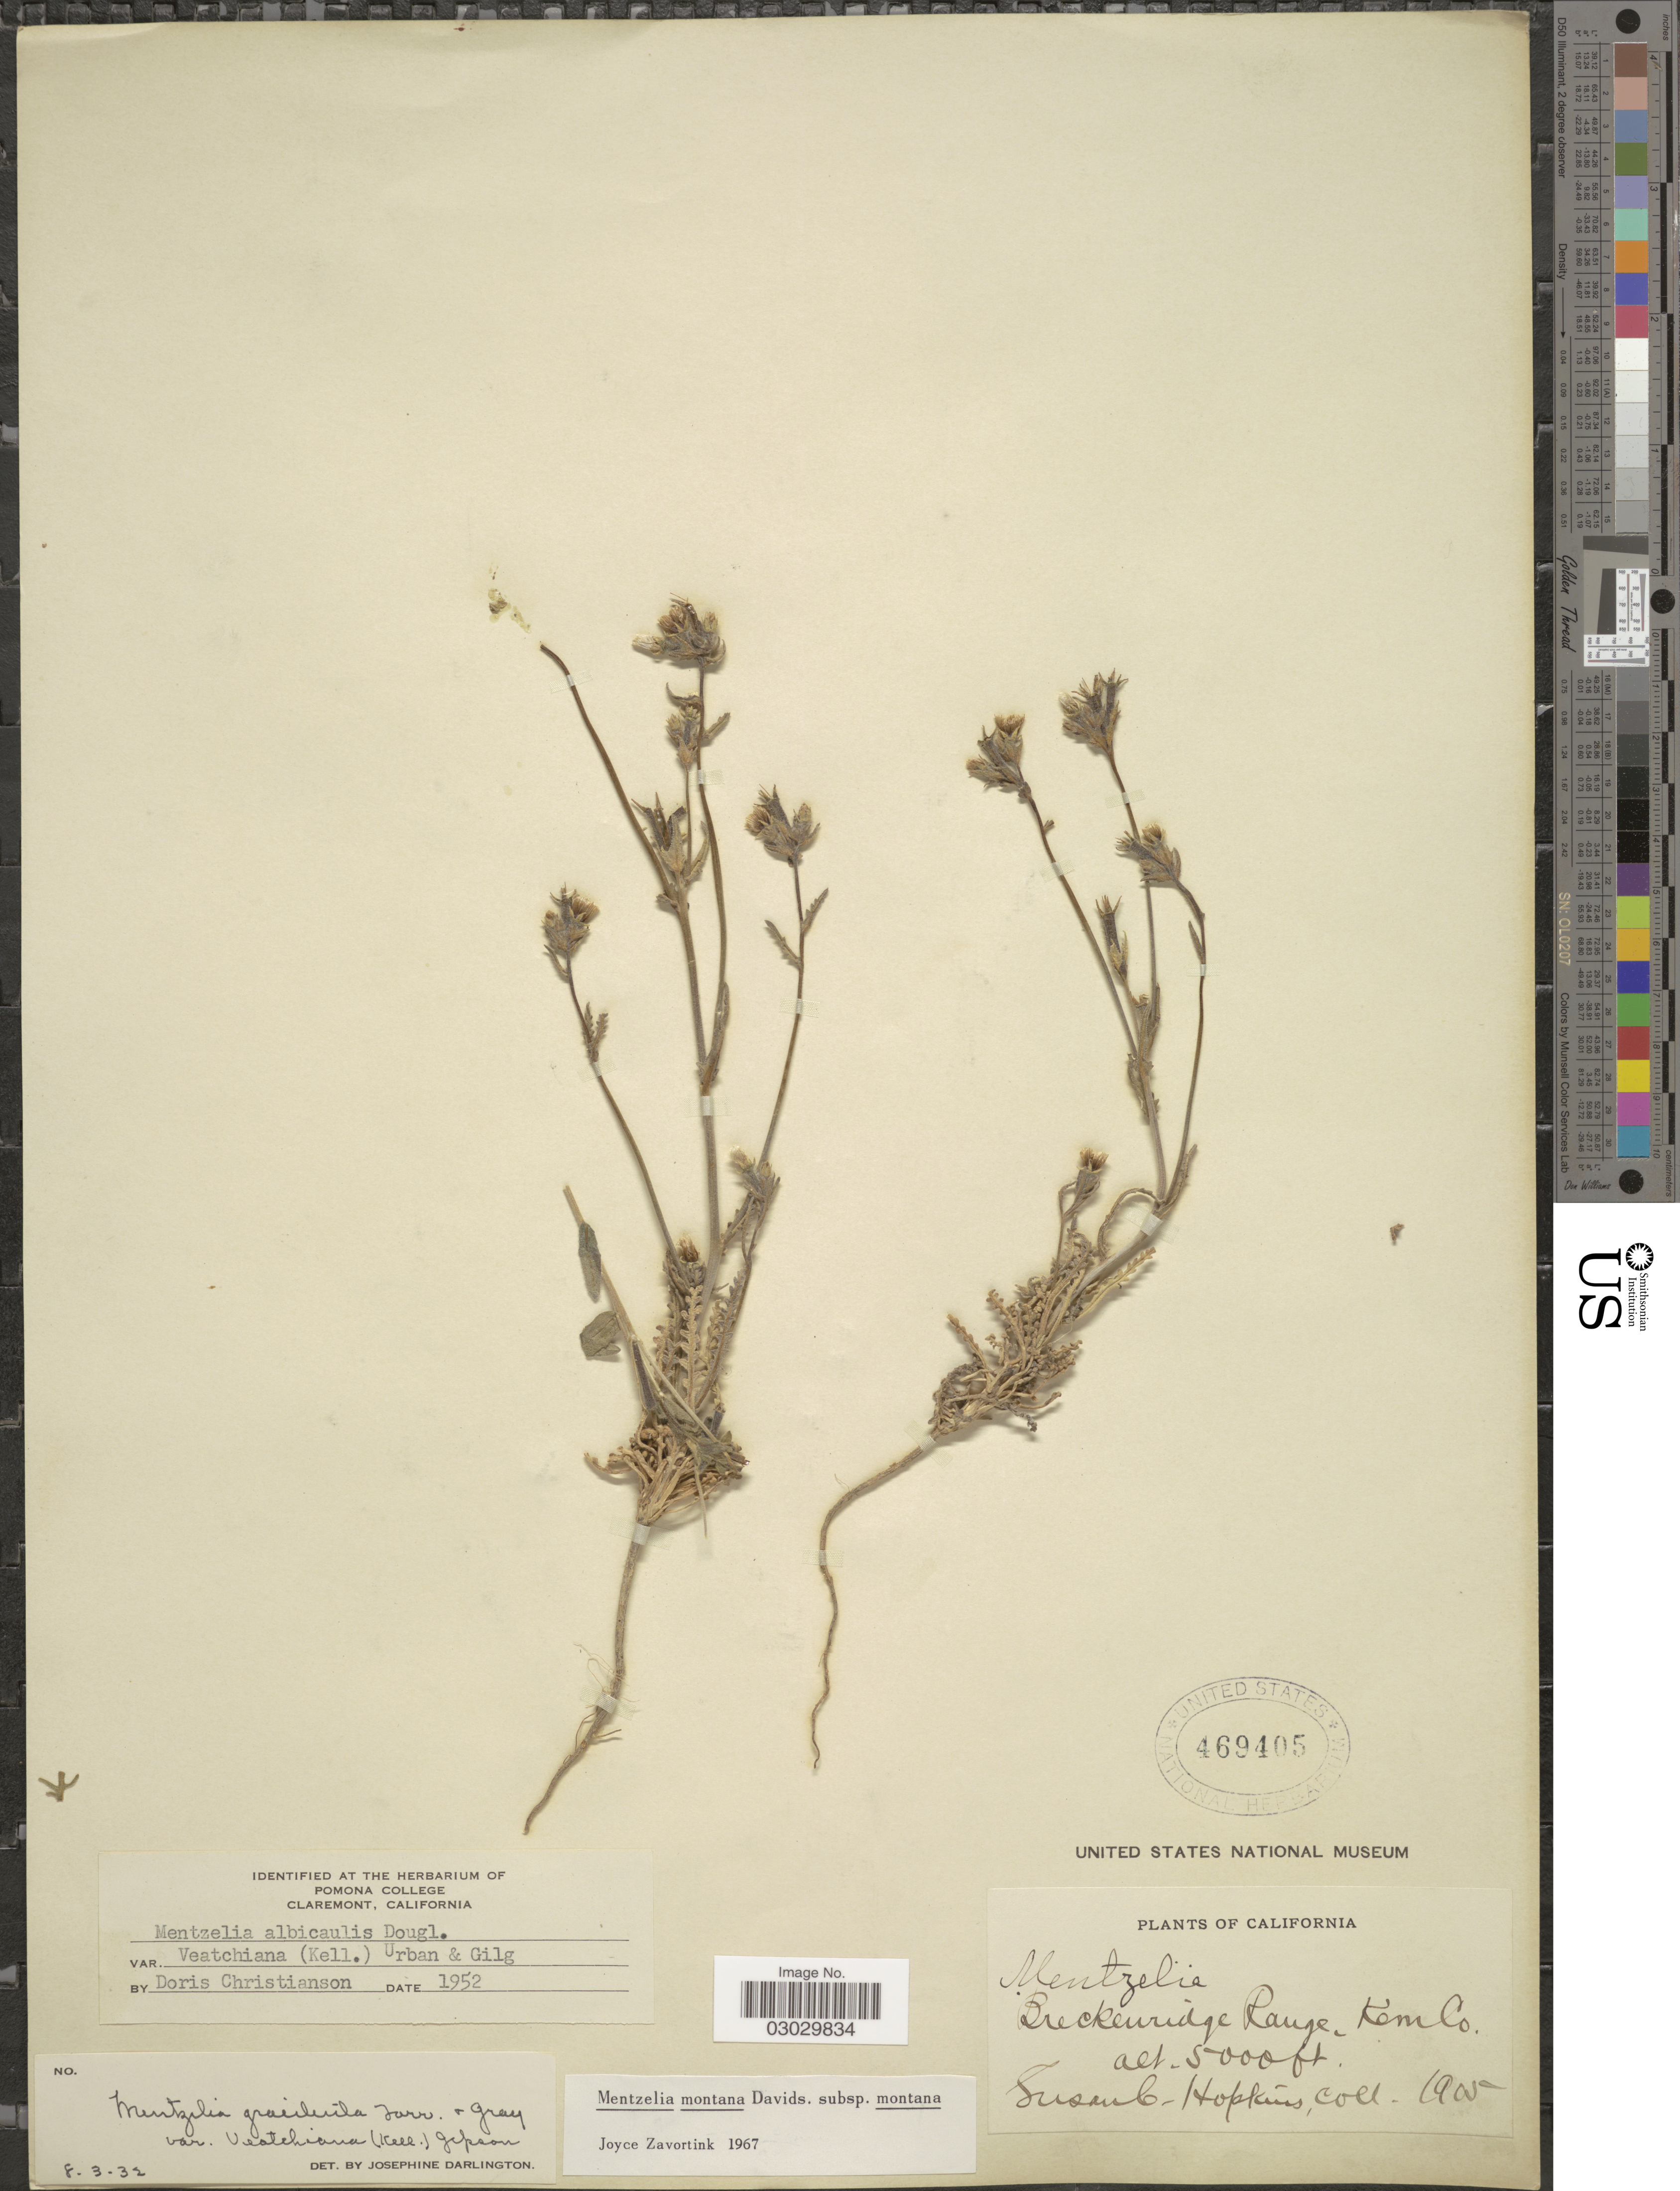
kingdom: Plantae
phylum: Tracheophyta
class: Magnoliopsida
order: Cornales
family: Loasaceae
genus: Mentzelia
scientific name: Mentzelia montana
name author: (Davidson) Davidson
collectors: S. Hopkins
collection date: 1905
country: United States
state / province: California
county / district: Kern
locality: Breckenridge Range, Kern Co.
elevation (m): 1524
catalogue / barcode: US 469405